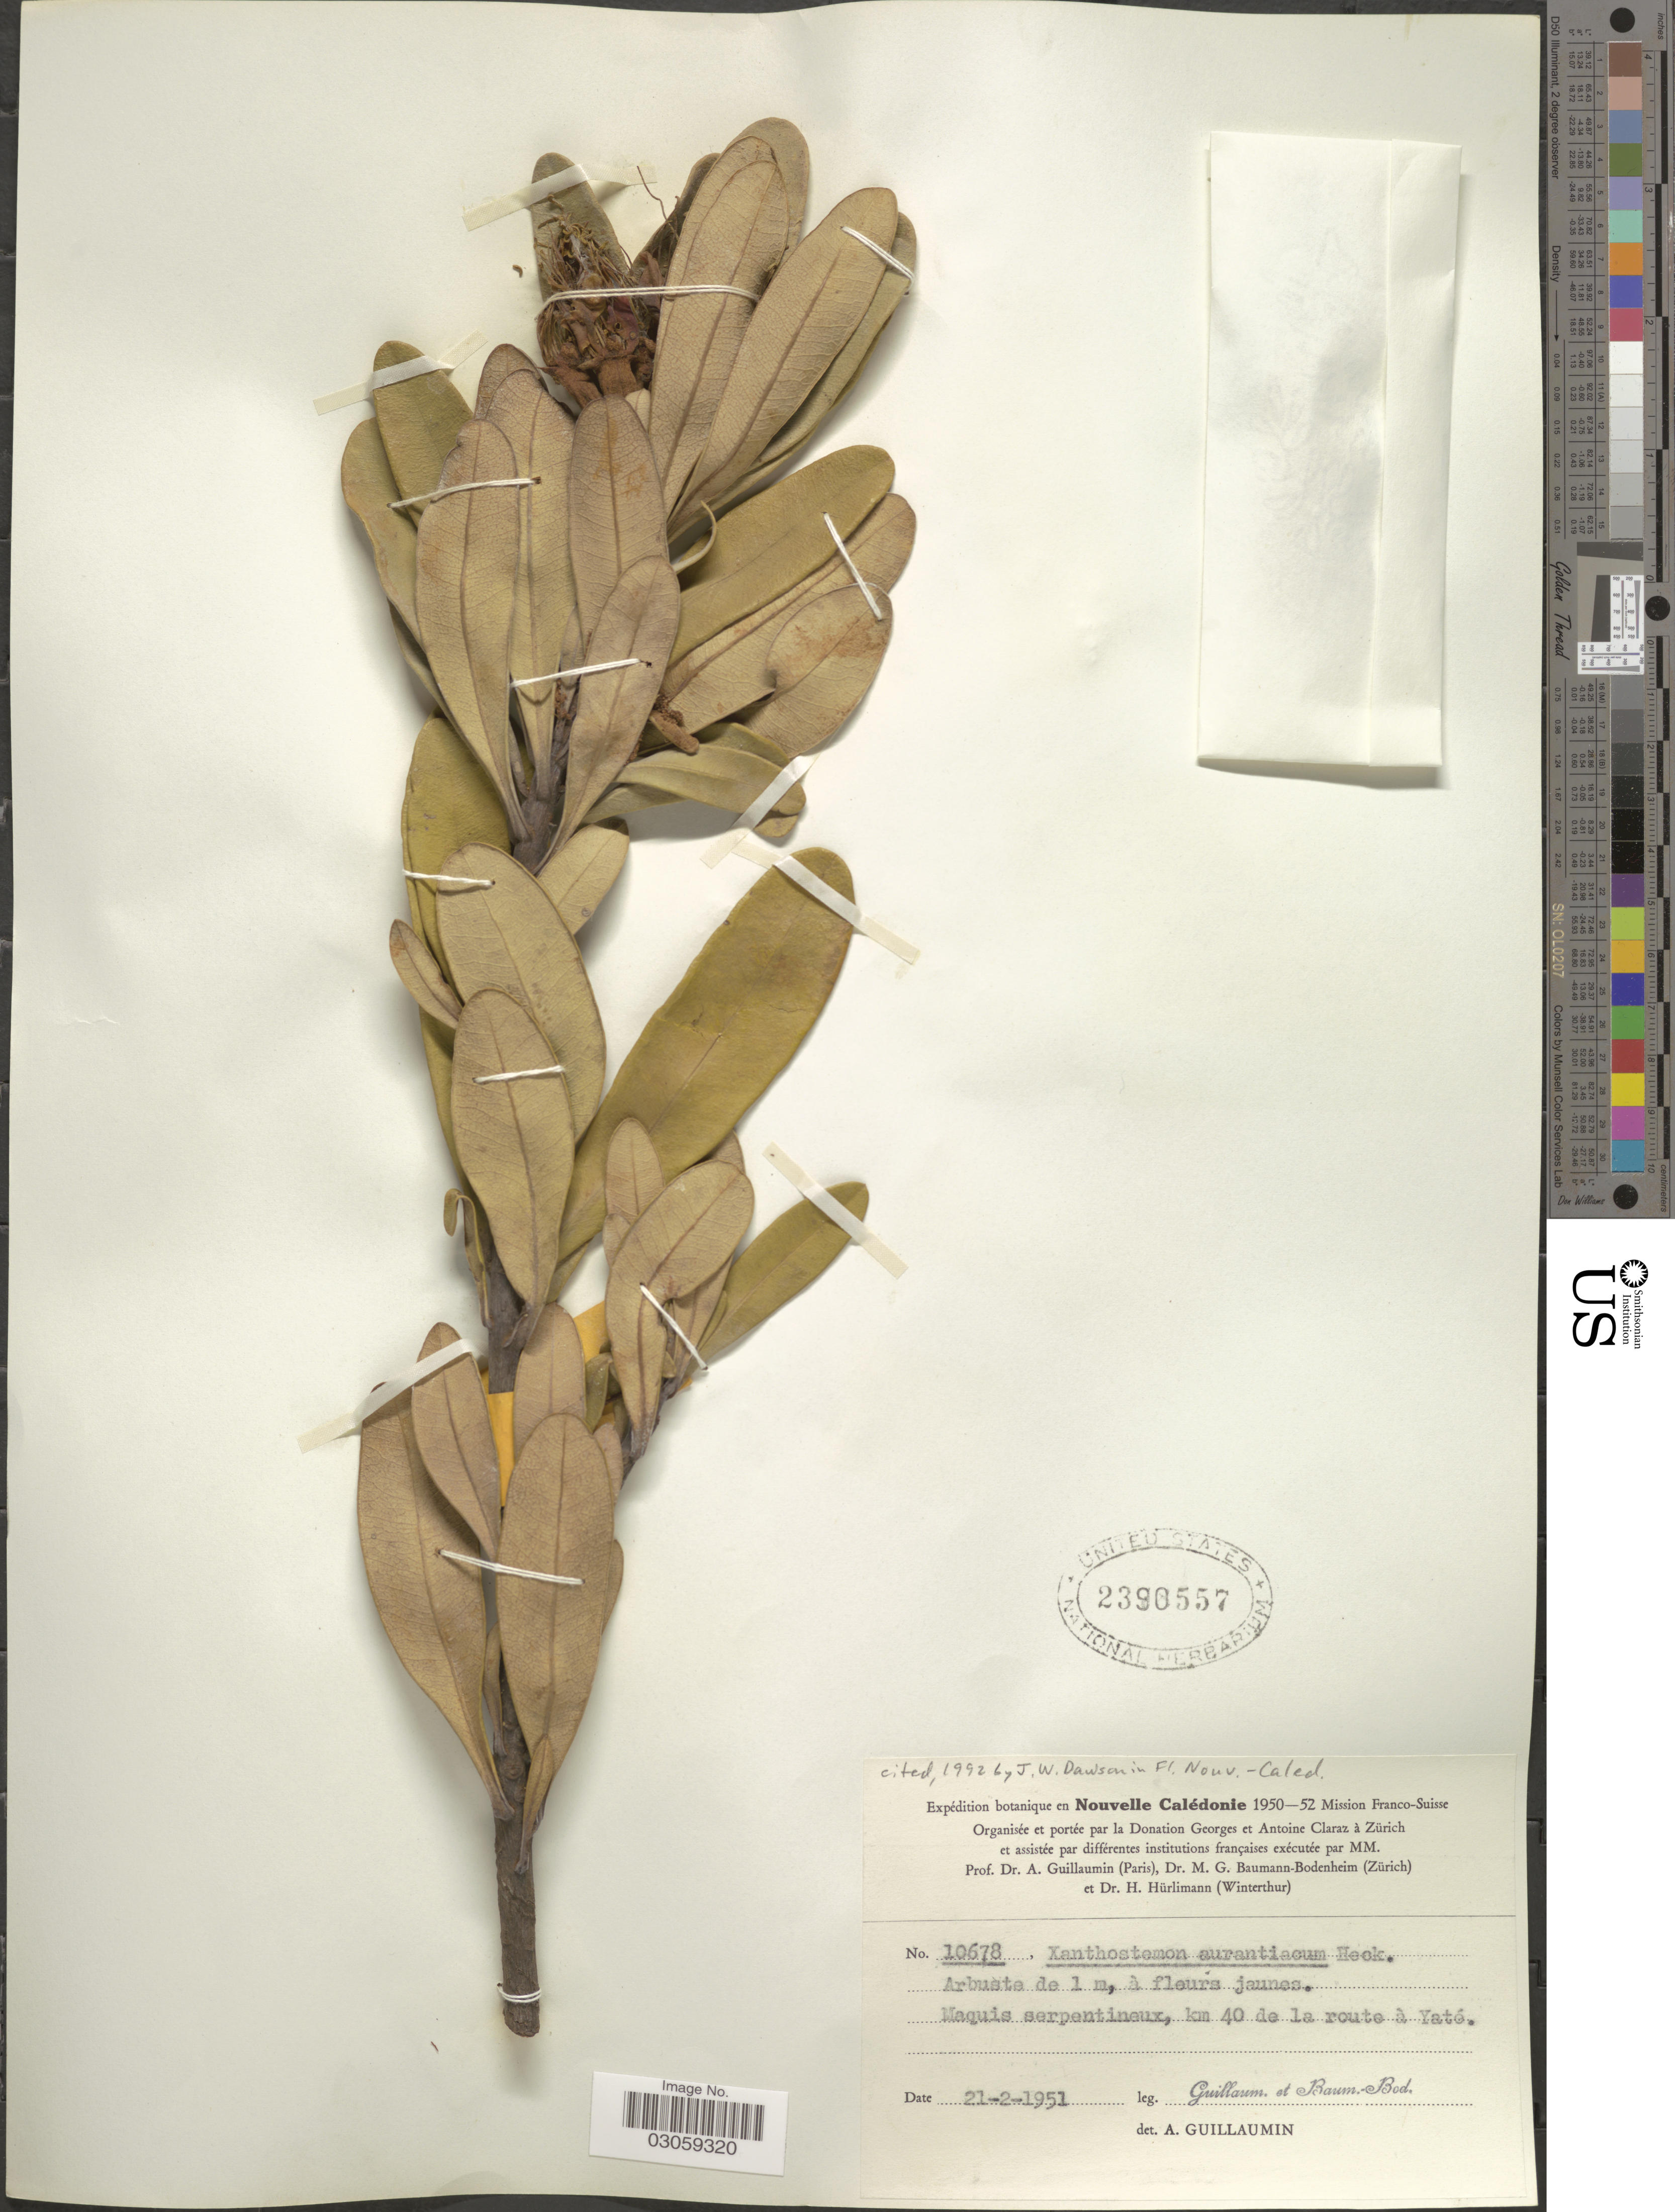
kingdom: Plantae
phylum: Tracheophyta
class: Magnoliopsida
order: Myrtales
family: Myrtaceae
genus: Xanthostemon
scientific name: Xanthostemon aurantiacus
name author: (Brongn. & Gris) Schltr.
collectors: A. Guillaumin & M. G. Baumann-Bodenheim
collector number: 10678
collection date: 1951-02-21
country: New Caledonia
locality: En Nouvelle-Calédonie. Maquis serpentineux, km 40 de la route à Yató.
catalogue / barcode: US 23090557